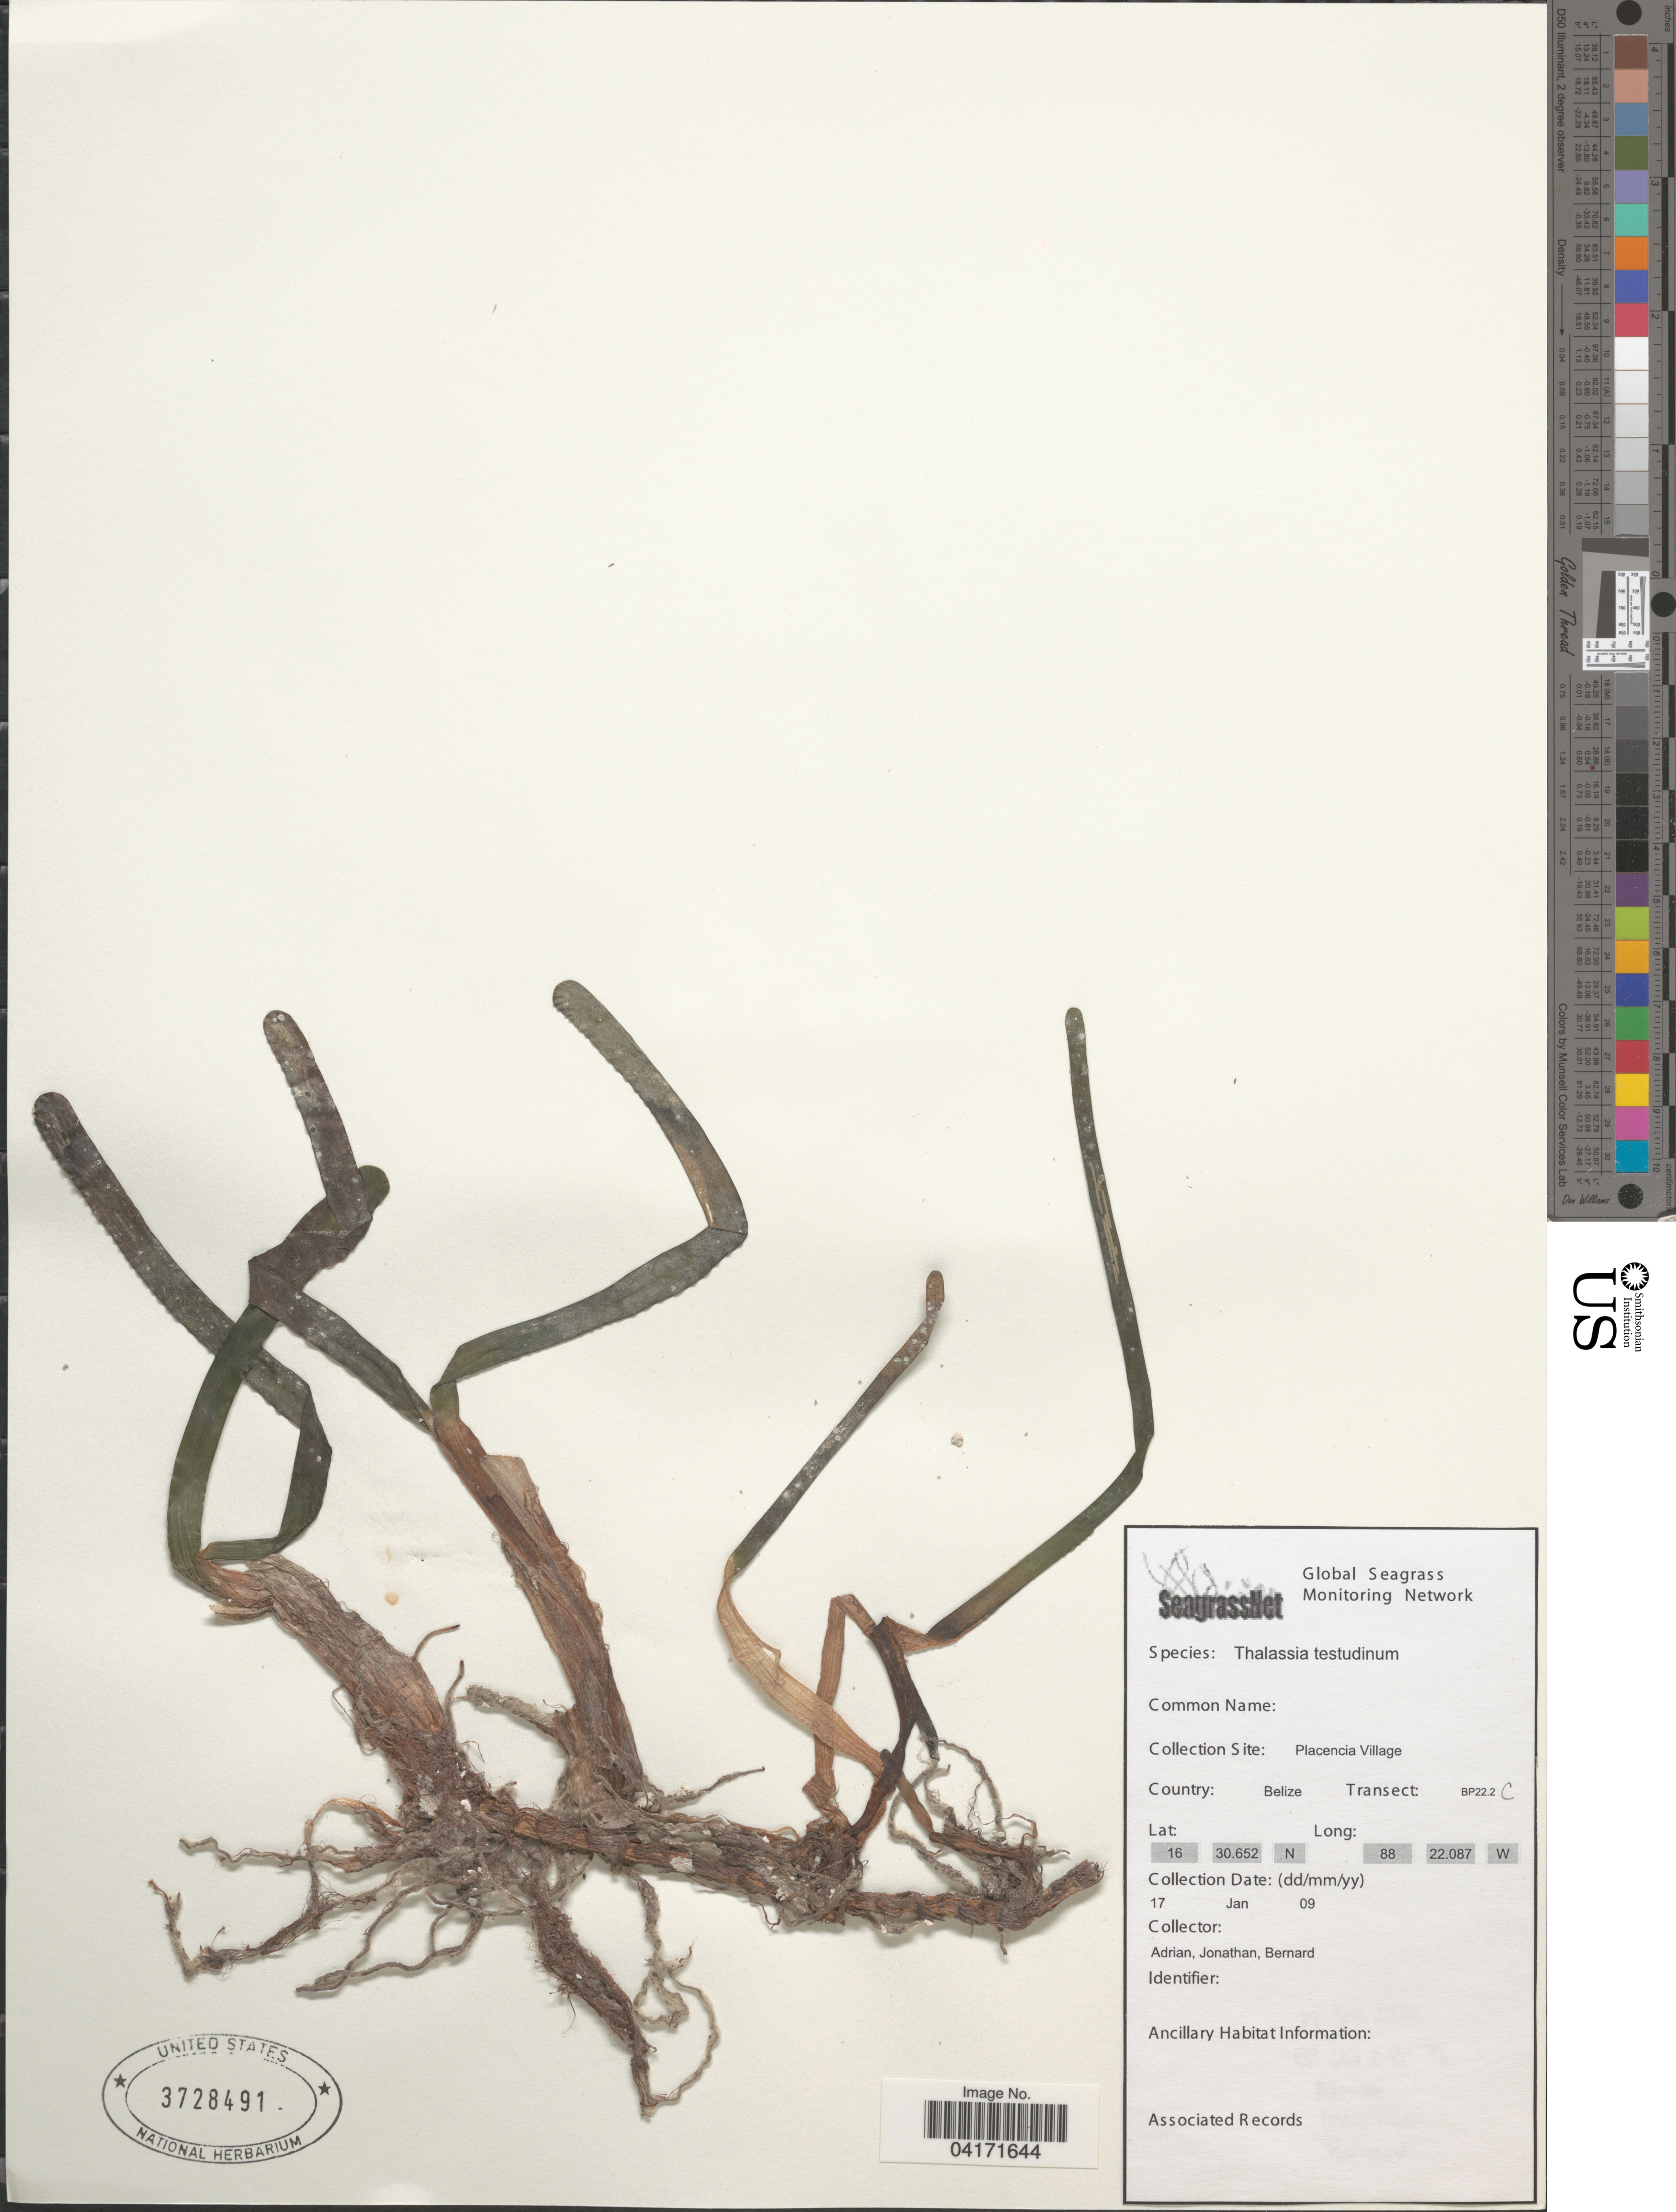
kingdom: Plantae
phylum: Tracheophyta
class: Liliopsida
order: Alismatales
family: Hydrocharitaceae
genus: Thalassia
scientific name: Thalassia testudinum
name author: Banks & Sol. ex K.D. Koenig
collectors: Adrian, Jonathan & -. Bernard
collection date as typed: Transcribed d/m/y: 17/1/9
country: Belize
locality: Placencia Village. Transect: BP22.2 C.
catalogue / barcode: US 3728491